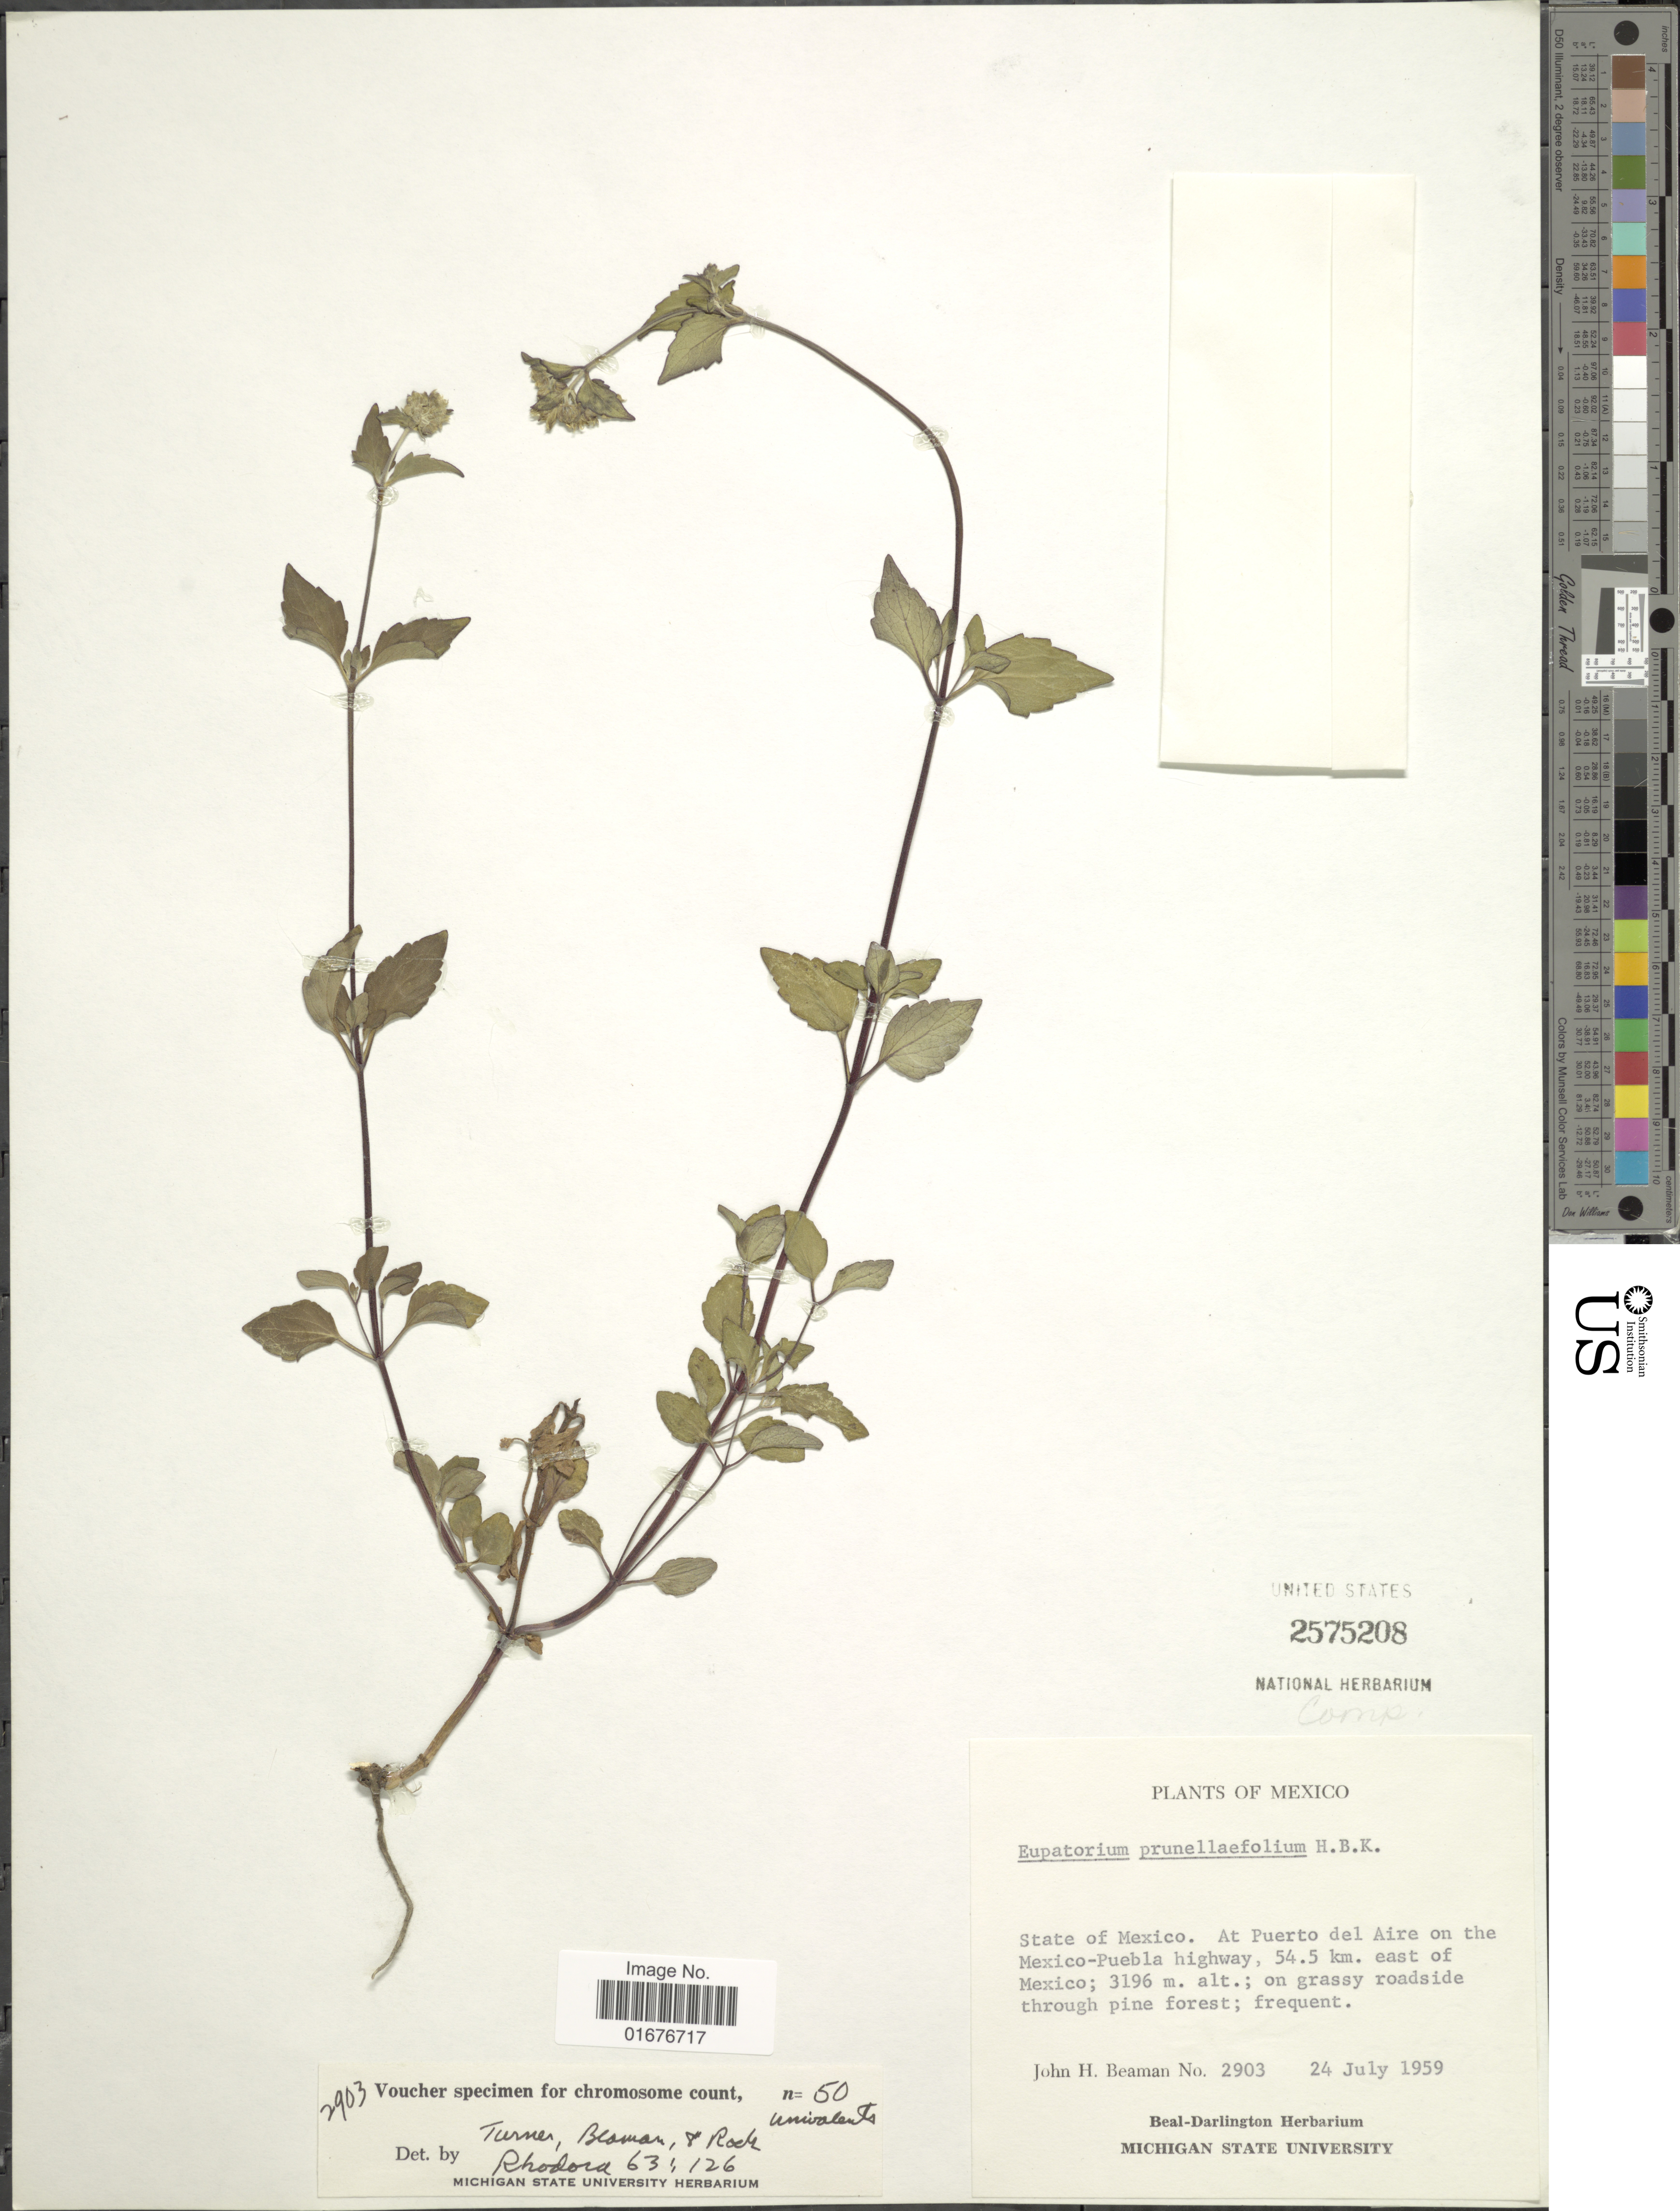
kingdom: Plantae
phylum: Tracheophyta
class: Magnoliopsida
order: Asterales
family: Asteraceae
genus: Ageratina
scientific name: Ageratina prunellaefolia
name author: (Kunth) R.M. King & H. Rob.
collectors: J. H. Beaman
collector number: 2903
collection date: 1959-07-24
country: Mexico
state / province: México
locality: At Puerto del Aire on the Mexico- Puebla highway, 54.5 km. east of Mexico; on grassy roadside through pine forest; frequent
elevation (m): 3196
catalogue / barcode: US 2575208